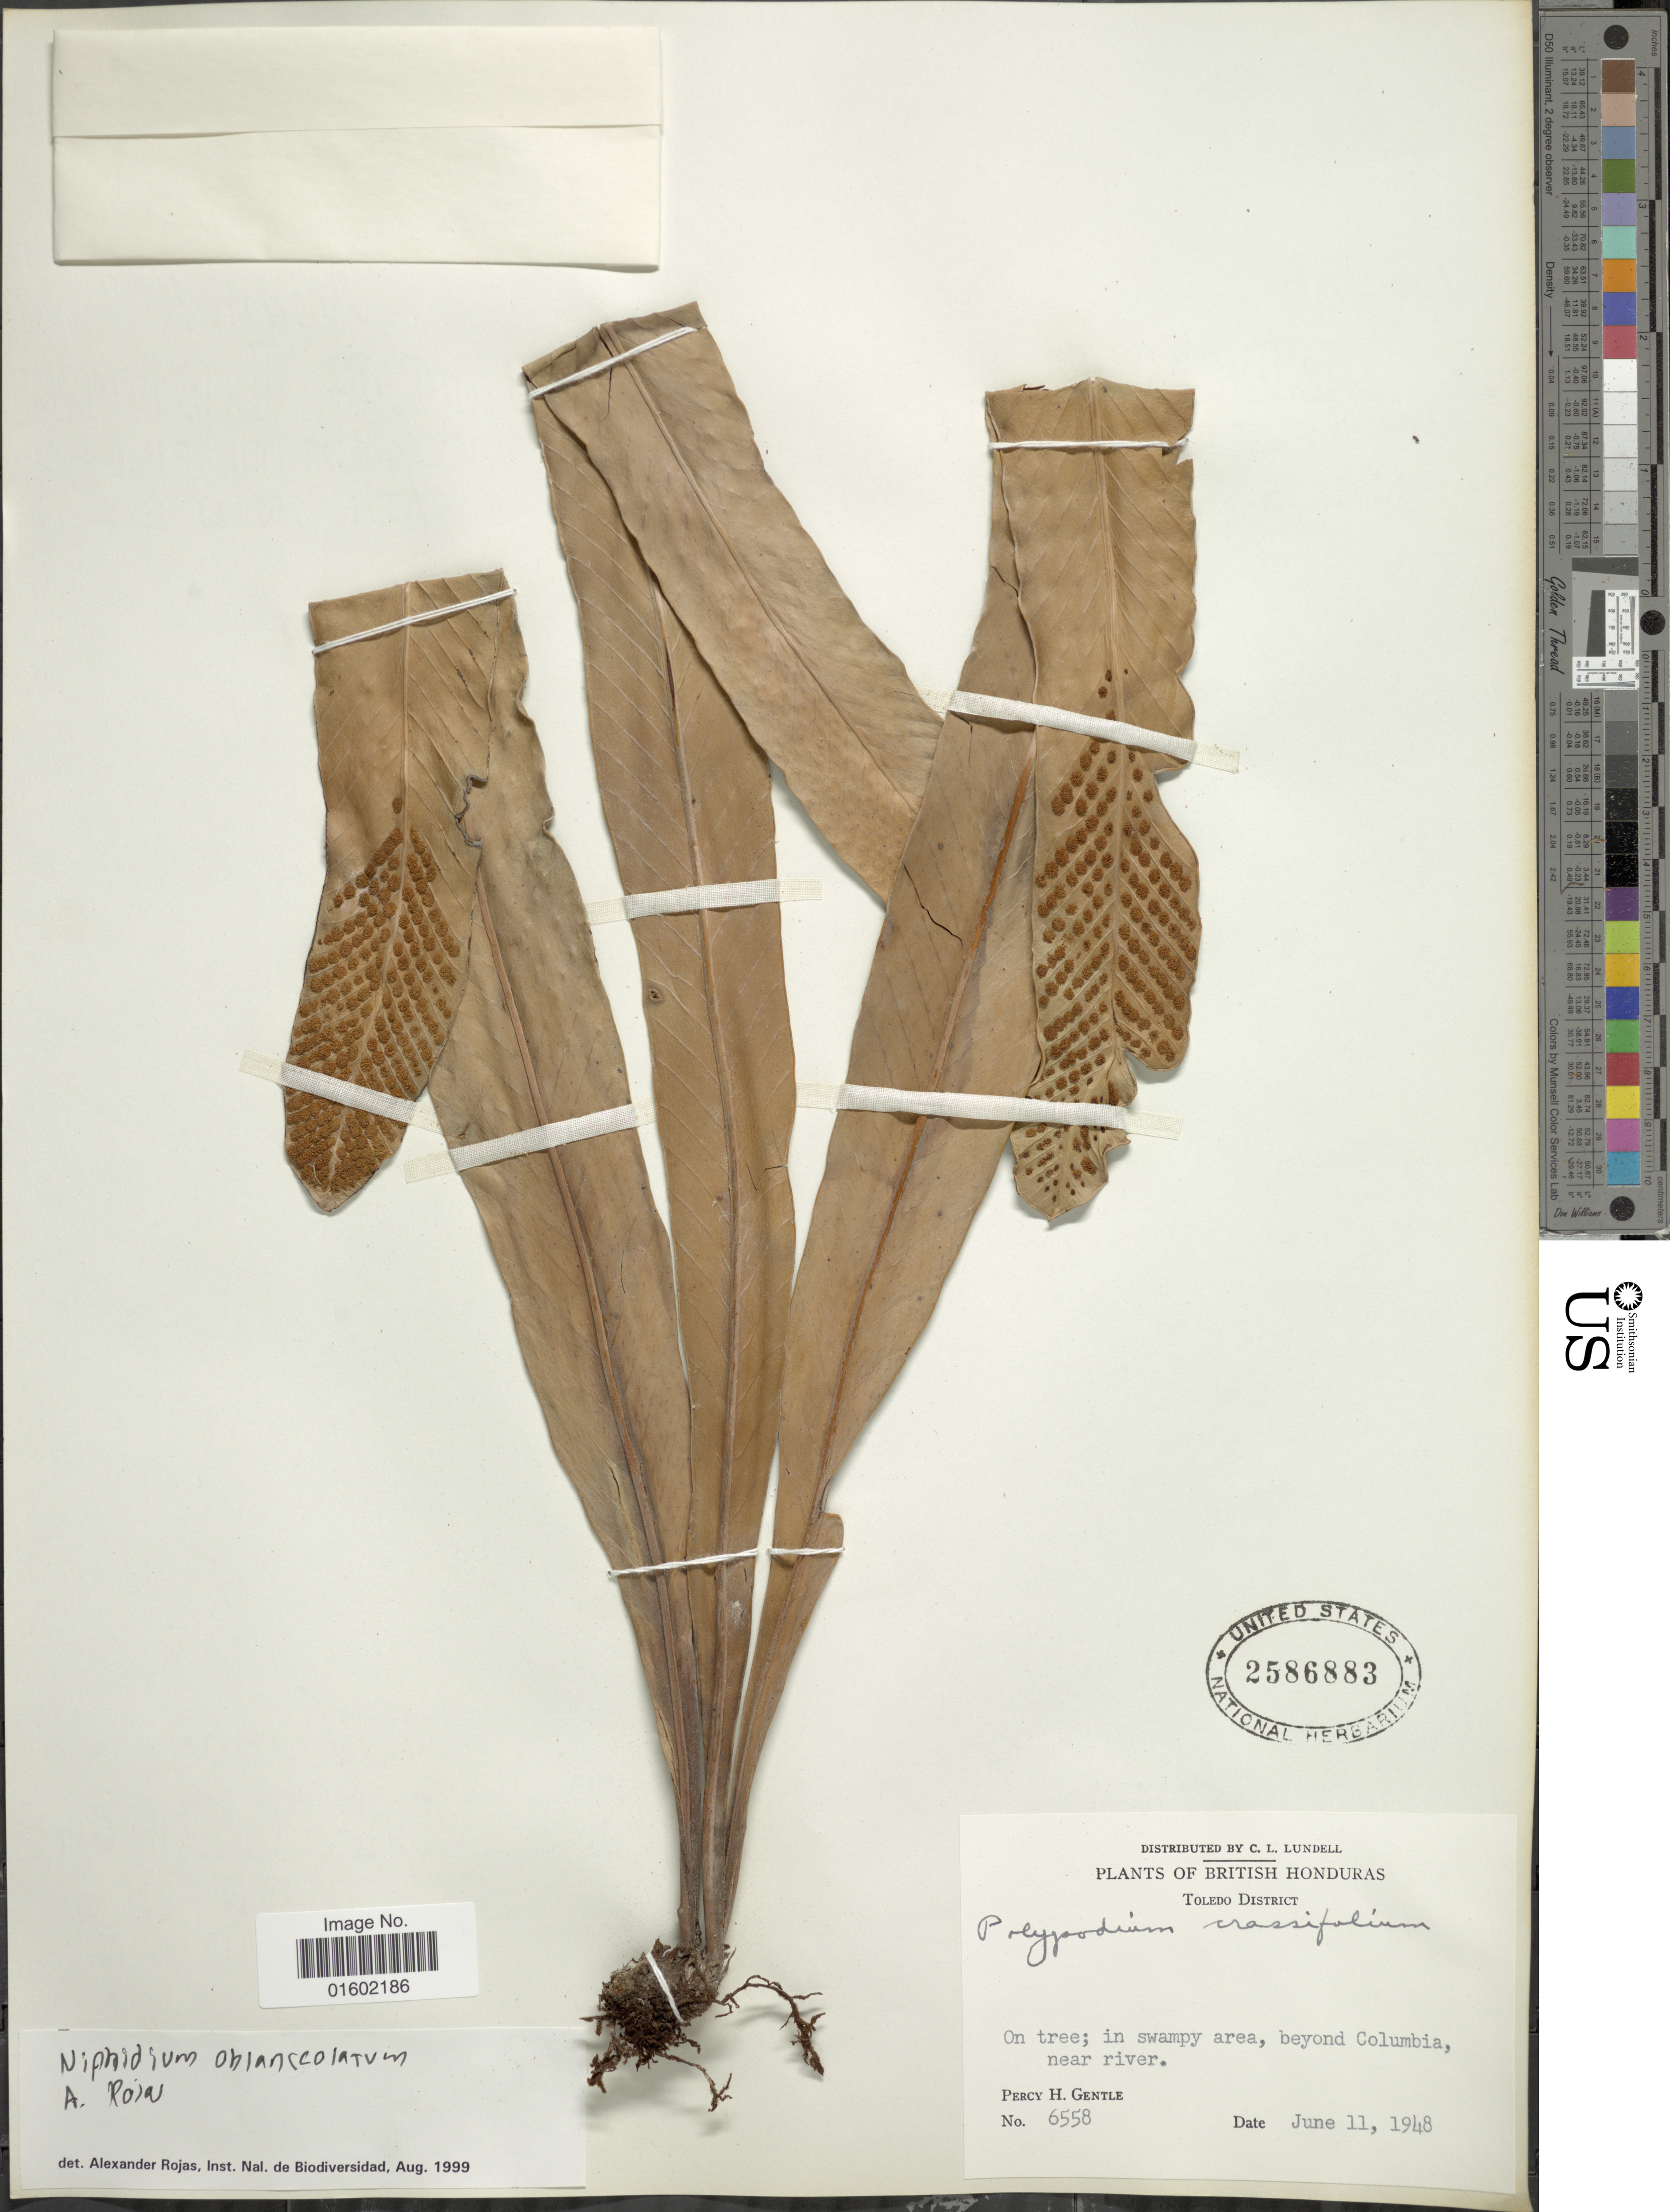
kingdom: Plantae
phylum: Tracheophyta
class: Polypodiopsida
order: Polypodiales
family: Polypodiaceae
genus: Niphidium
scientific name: Niphidium crassifolium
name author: (L.) Lellinger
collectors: P. H. Gentle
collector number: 6558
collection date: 1948-06-11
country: Belize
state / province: Toledo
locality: British Honduras, beyond Columbia, near river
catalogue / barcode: US 2586883